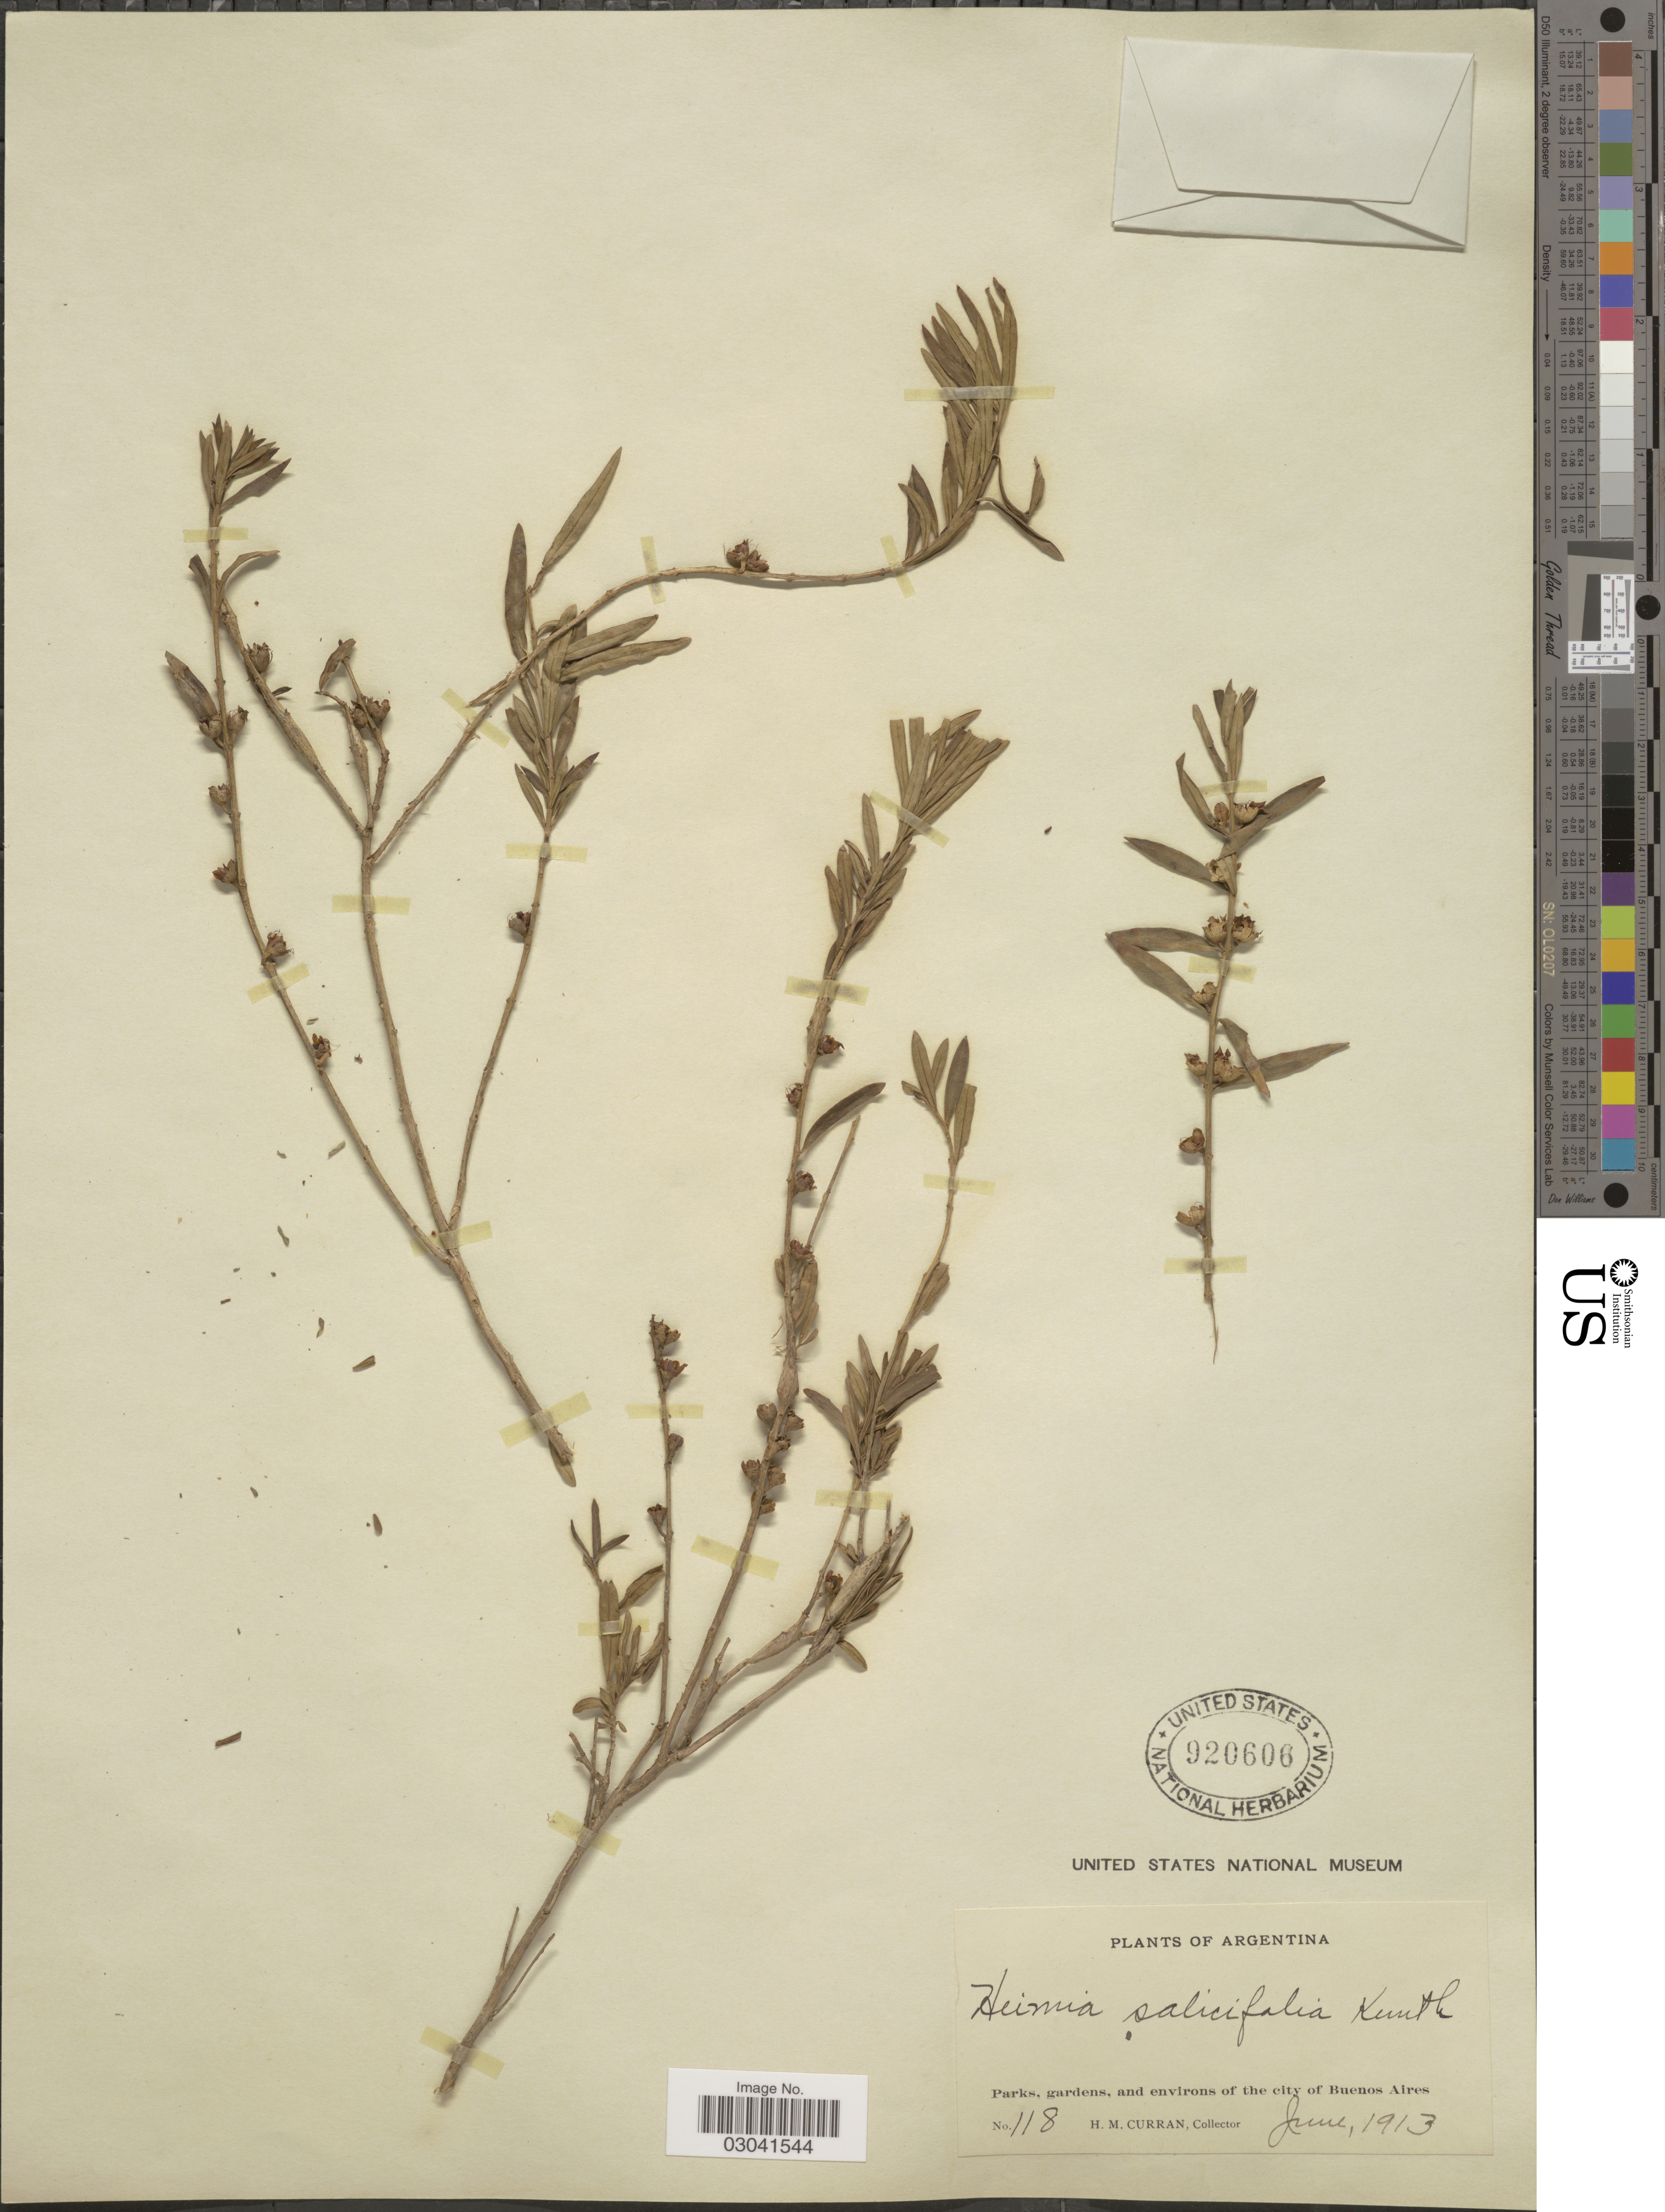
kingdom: Plantae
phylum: Tracheophyta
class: Magnoliopsida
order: Myrtales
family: Lythraceae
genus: Heimia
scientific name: Heimia salicifolia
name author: Link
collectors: H. M. Curran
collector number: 118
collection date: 1913-06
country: Argentina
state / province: Buenos Aires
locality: Parks, gardens, and environs of the city of Buenos Aires.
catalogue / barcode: US 920606